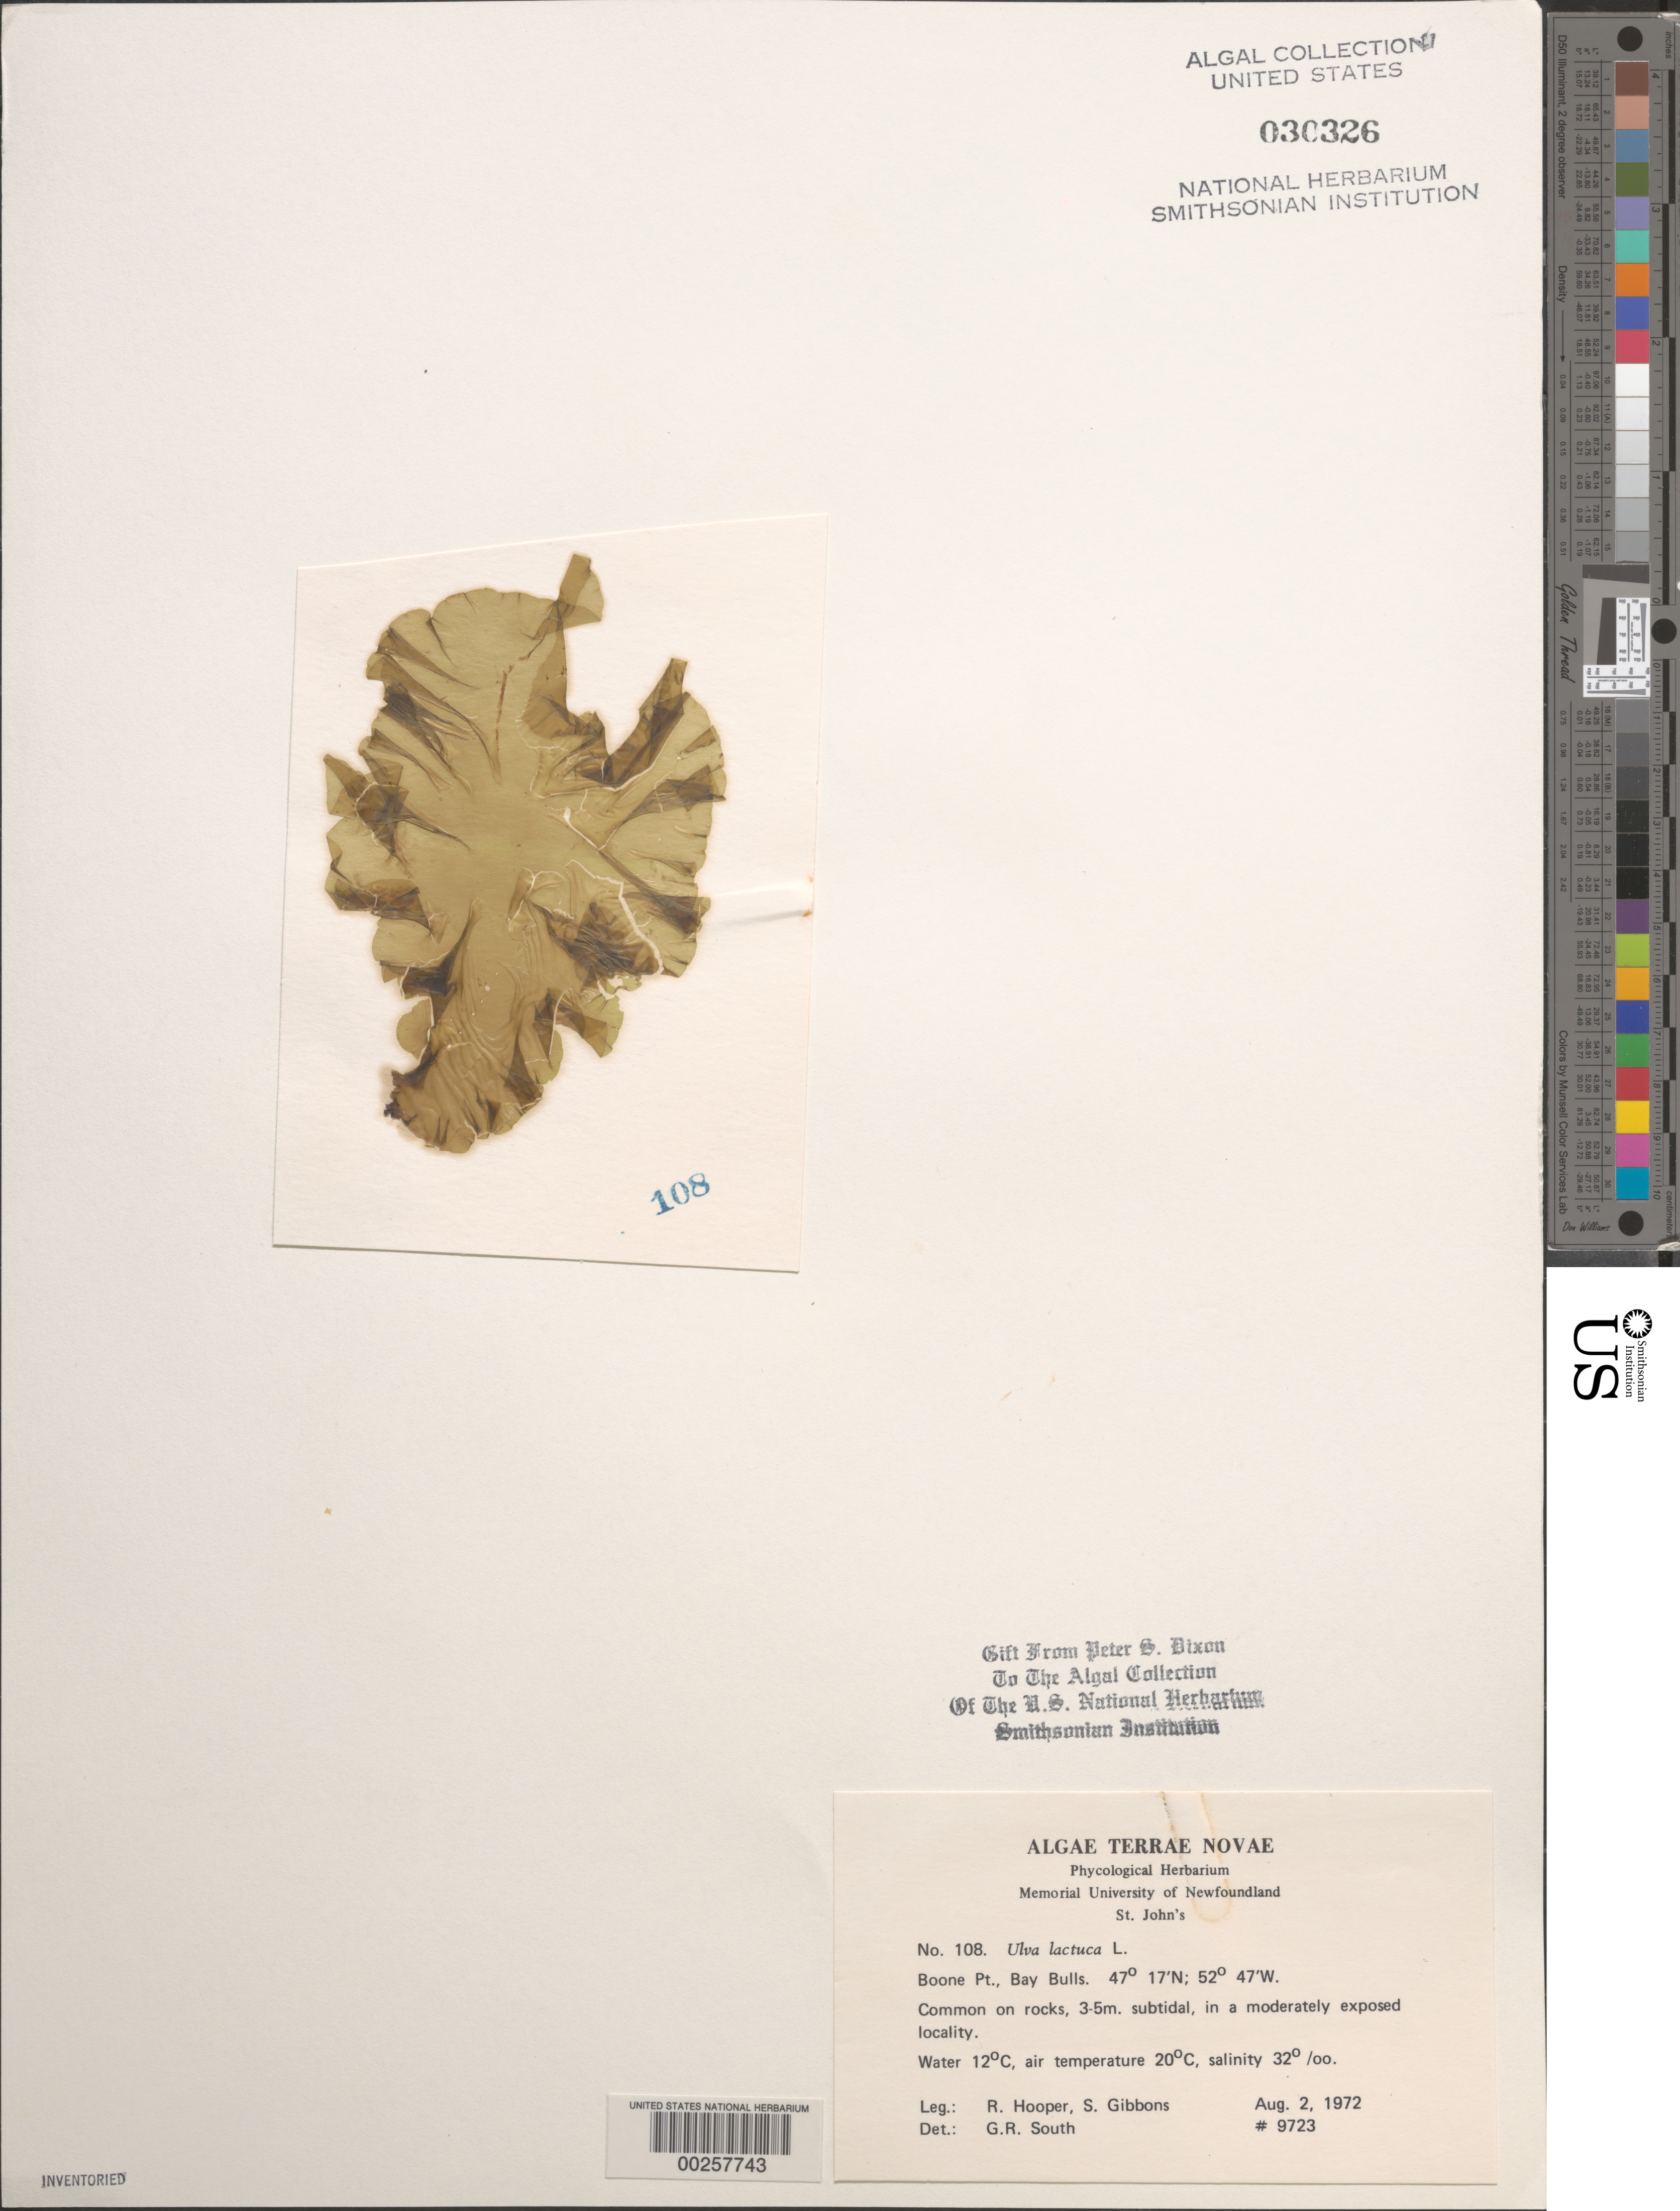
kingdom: Plantae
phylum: Chlorophyta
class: Ulvophyceae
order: Ulvales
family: Ulvaceae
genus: Ulva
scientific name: Ulva lactuca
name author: L.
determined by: South, G. R.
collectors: R. G. Hooper & S. Gibbons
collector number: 9723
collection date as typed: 02 Aug 1972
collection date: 1972-08-02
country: Canada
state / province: Newfoundland and Labrador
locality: Boone Point, Bay Bulls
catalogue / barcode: US 30326